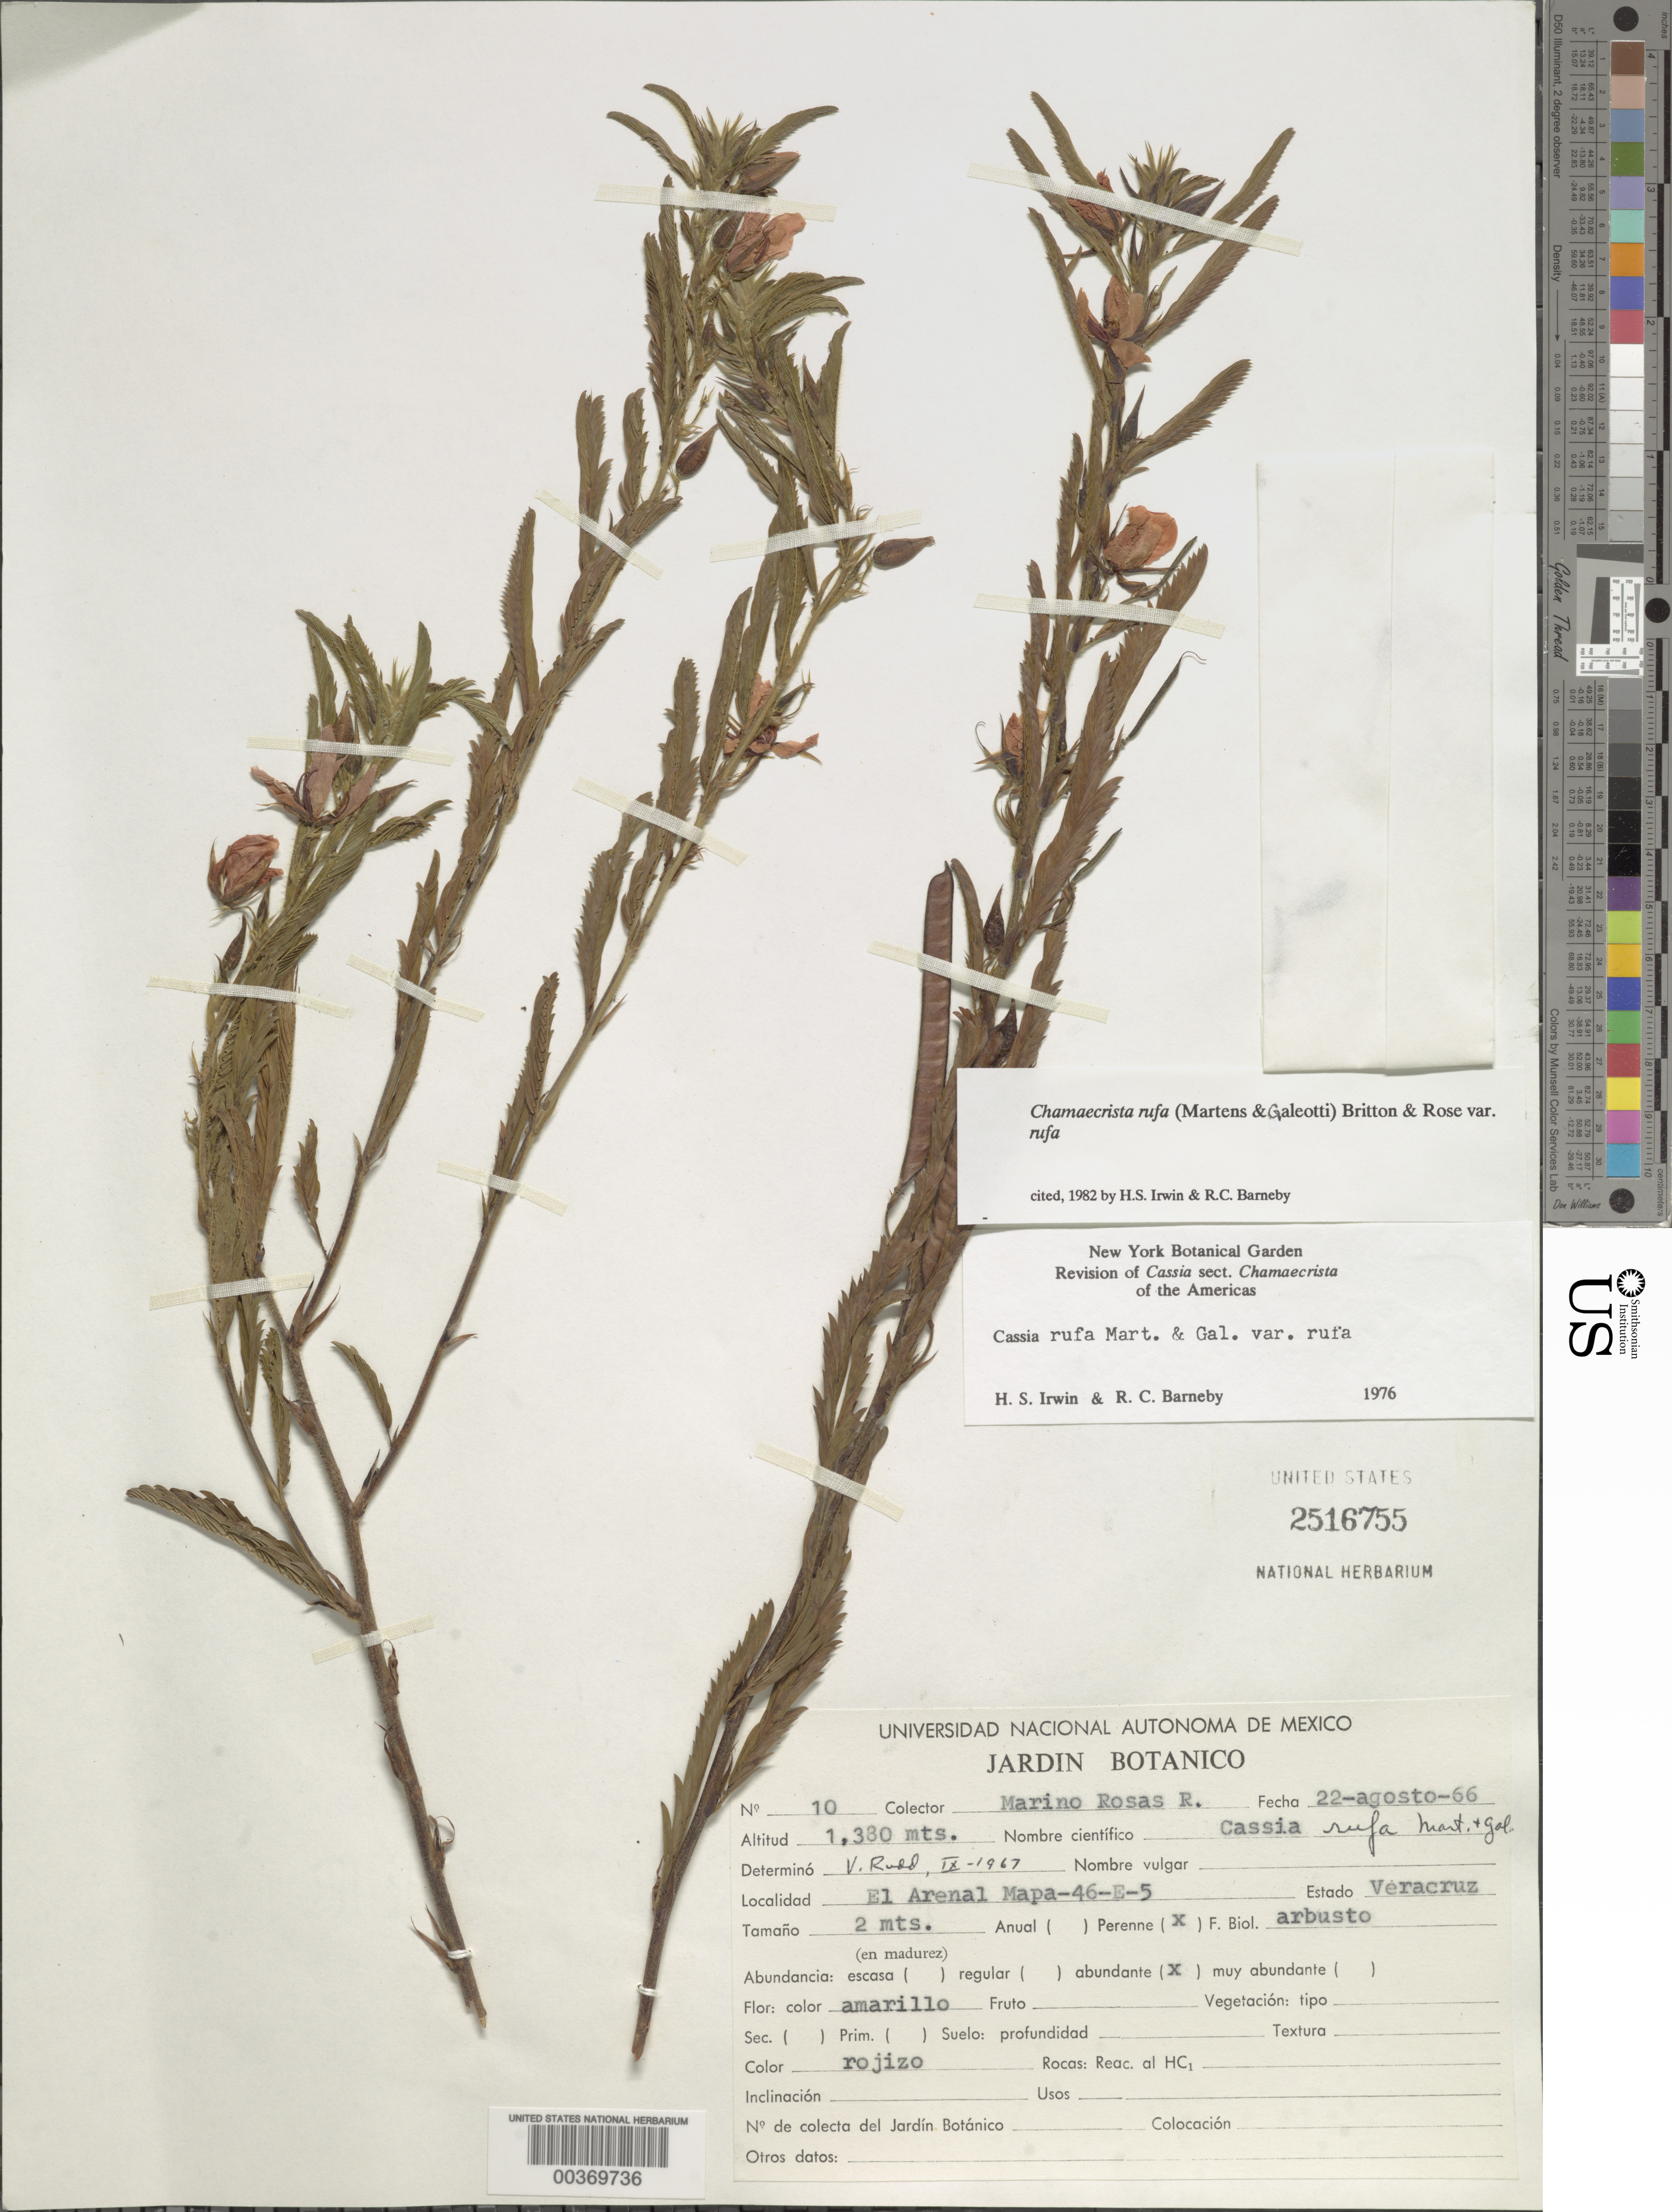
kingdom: Plantae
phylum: Tracheophyta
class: Magnoliopsida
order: Fabales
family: Fabaceae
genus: Chamaecrista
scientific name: Chamaecrista rufa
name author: Britton & Rose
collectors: M. Rosas R.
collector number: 10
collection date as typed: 22 Aug 1966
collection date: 1966-08-22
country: Mexico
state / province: Veracruz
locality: El Arenal mapa-46-e-5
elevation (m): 1380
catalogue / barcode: US 2516755